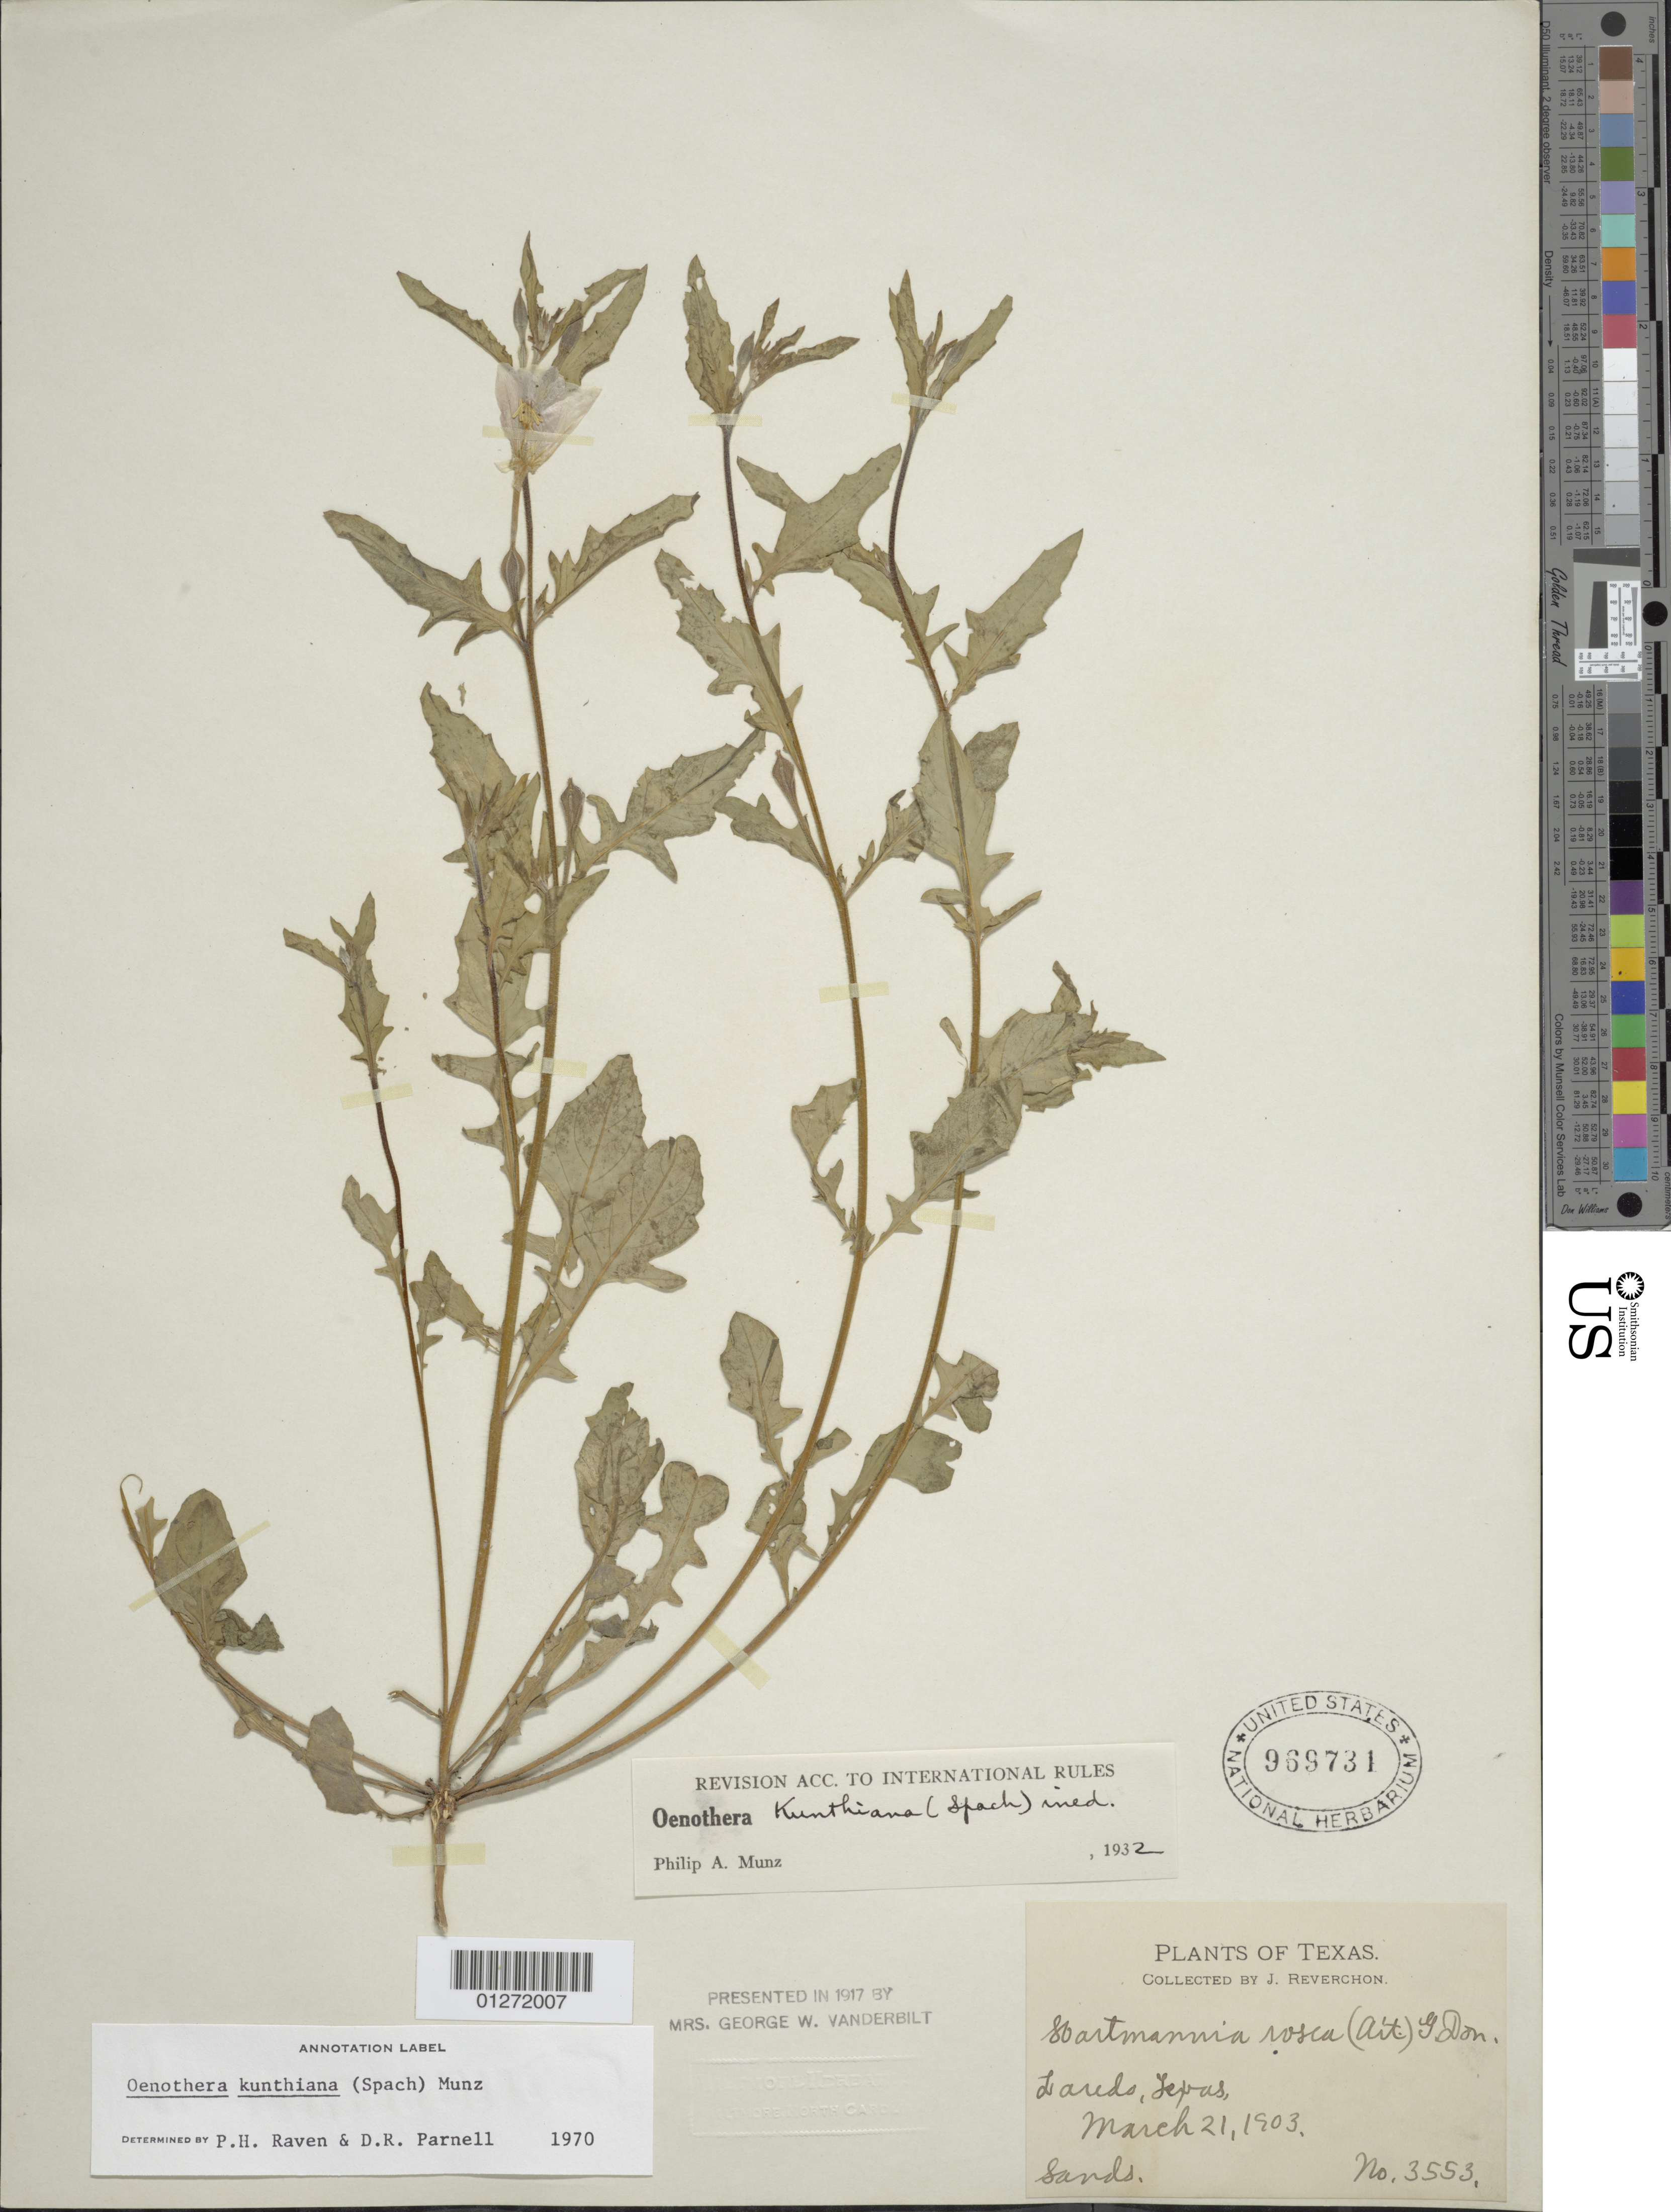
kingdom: Plantae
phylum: Tracheophyta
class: Magnoliopsida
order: Myrtales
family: Onagraceae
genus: Oenothera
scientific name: Oenothera kunthiana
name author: (Spach) Munz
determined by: Raven, P. H.; Parnell, D. R.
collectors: J. Reverchon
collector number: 3553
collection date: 1903-03-21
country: United States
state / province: Texas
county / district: Webb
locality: Laredo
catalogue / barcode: US 969731